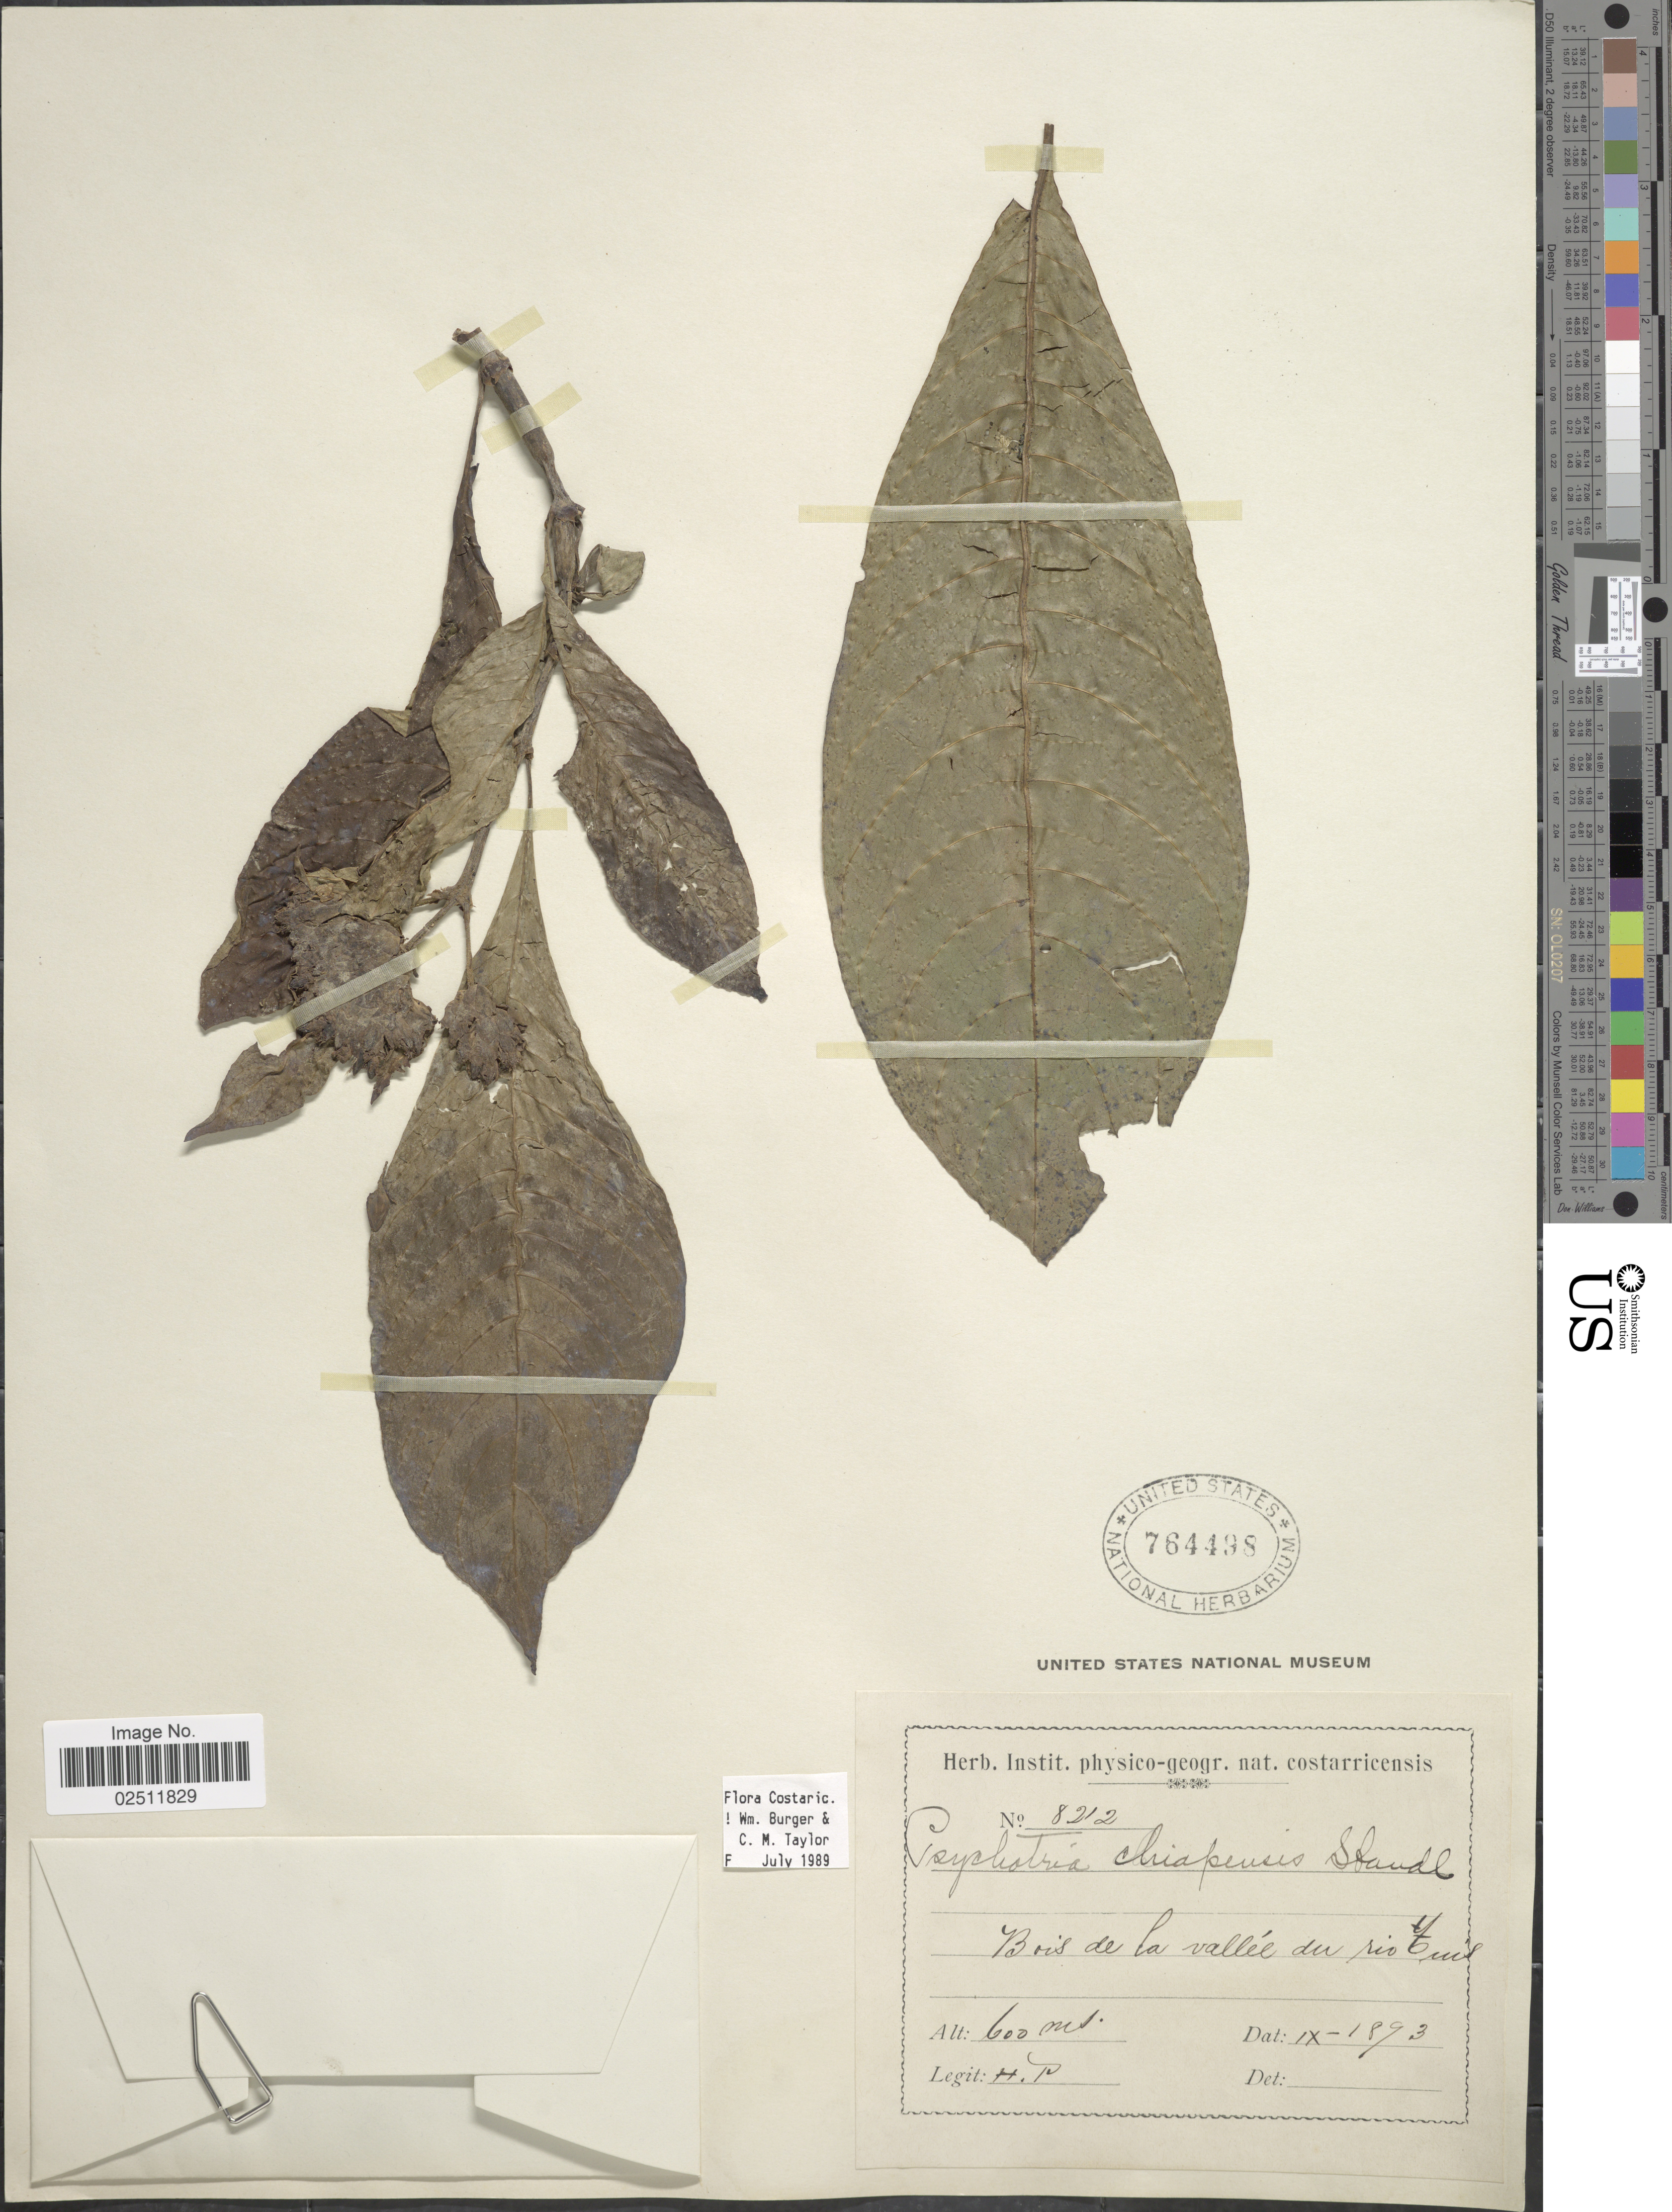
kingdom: Plantae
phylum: Tracheophyta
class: Magnoliopsida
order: Gentianales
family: Rubiaceae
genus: Psychotria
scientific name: Psychotria chiapensis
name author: Standl.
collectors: H. P.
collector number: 8212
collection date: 1893-09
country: Costa Rica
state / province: Limón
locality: Bois de la vallée du rio Tuis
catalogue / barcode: US 764498